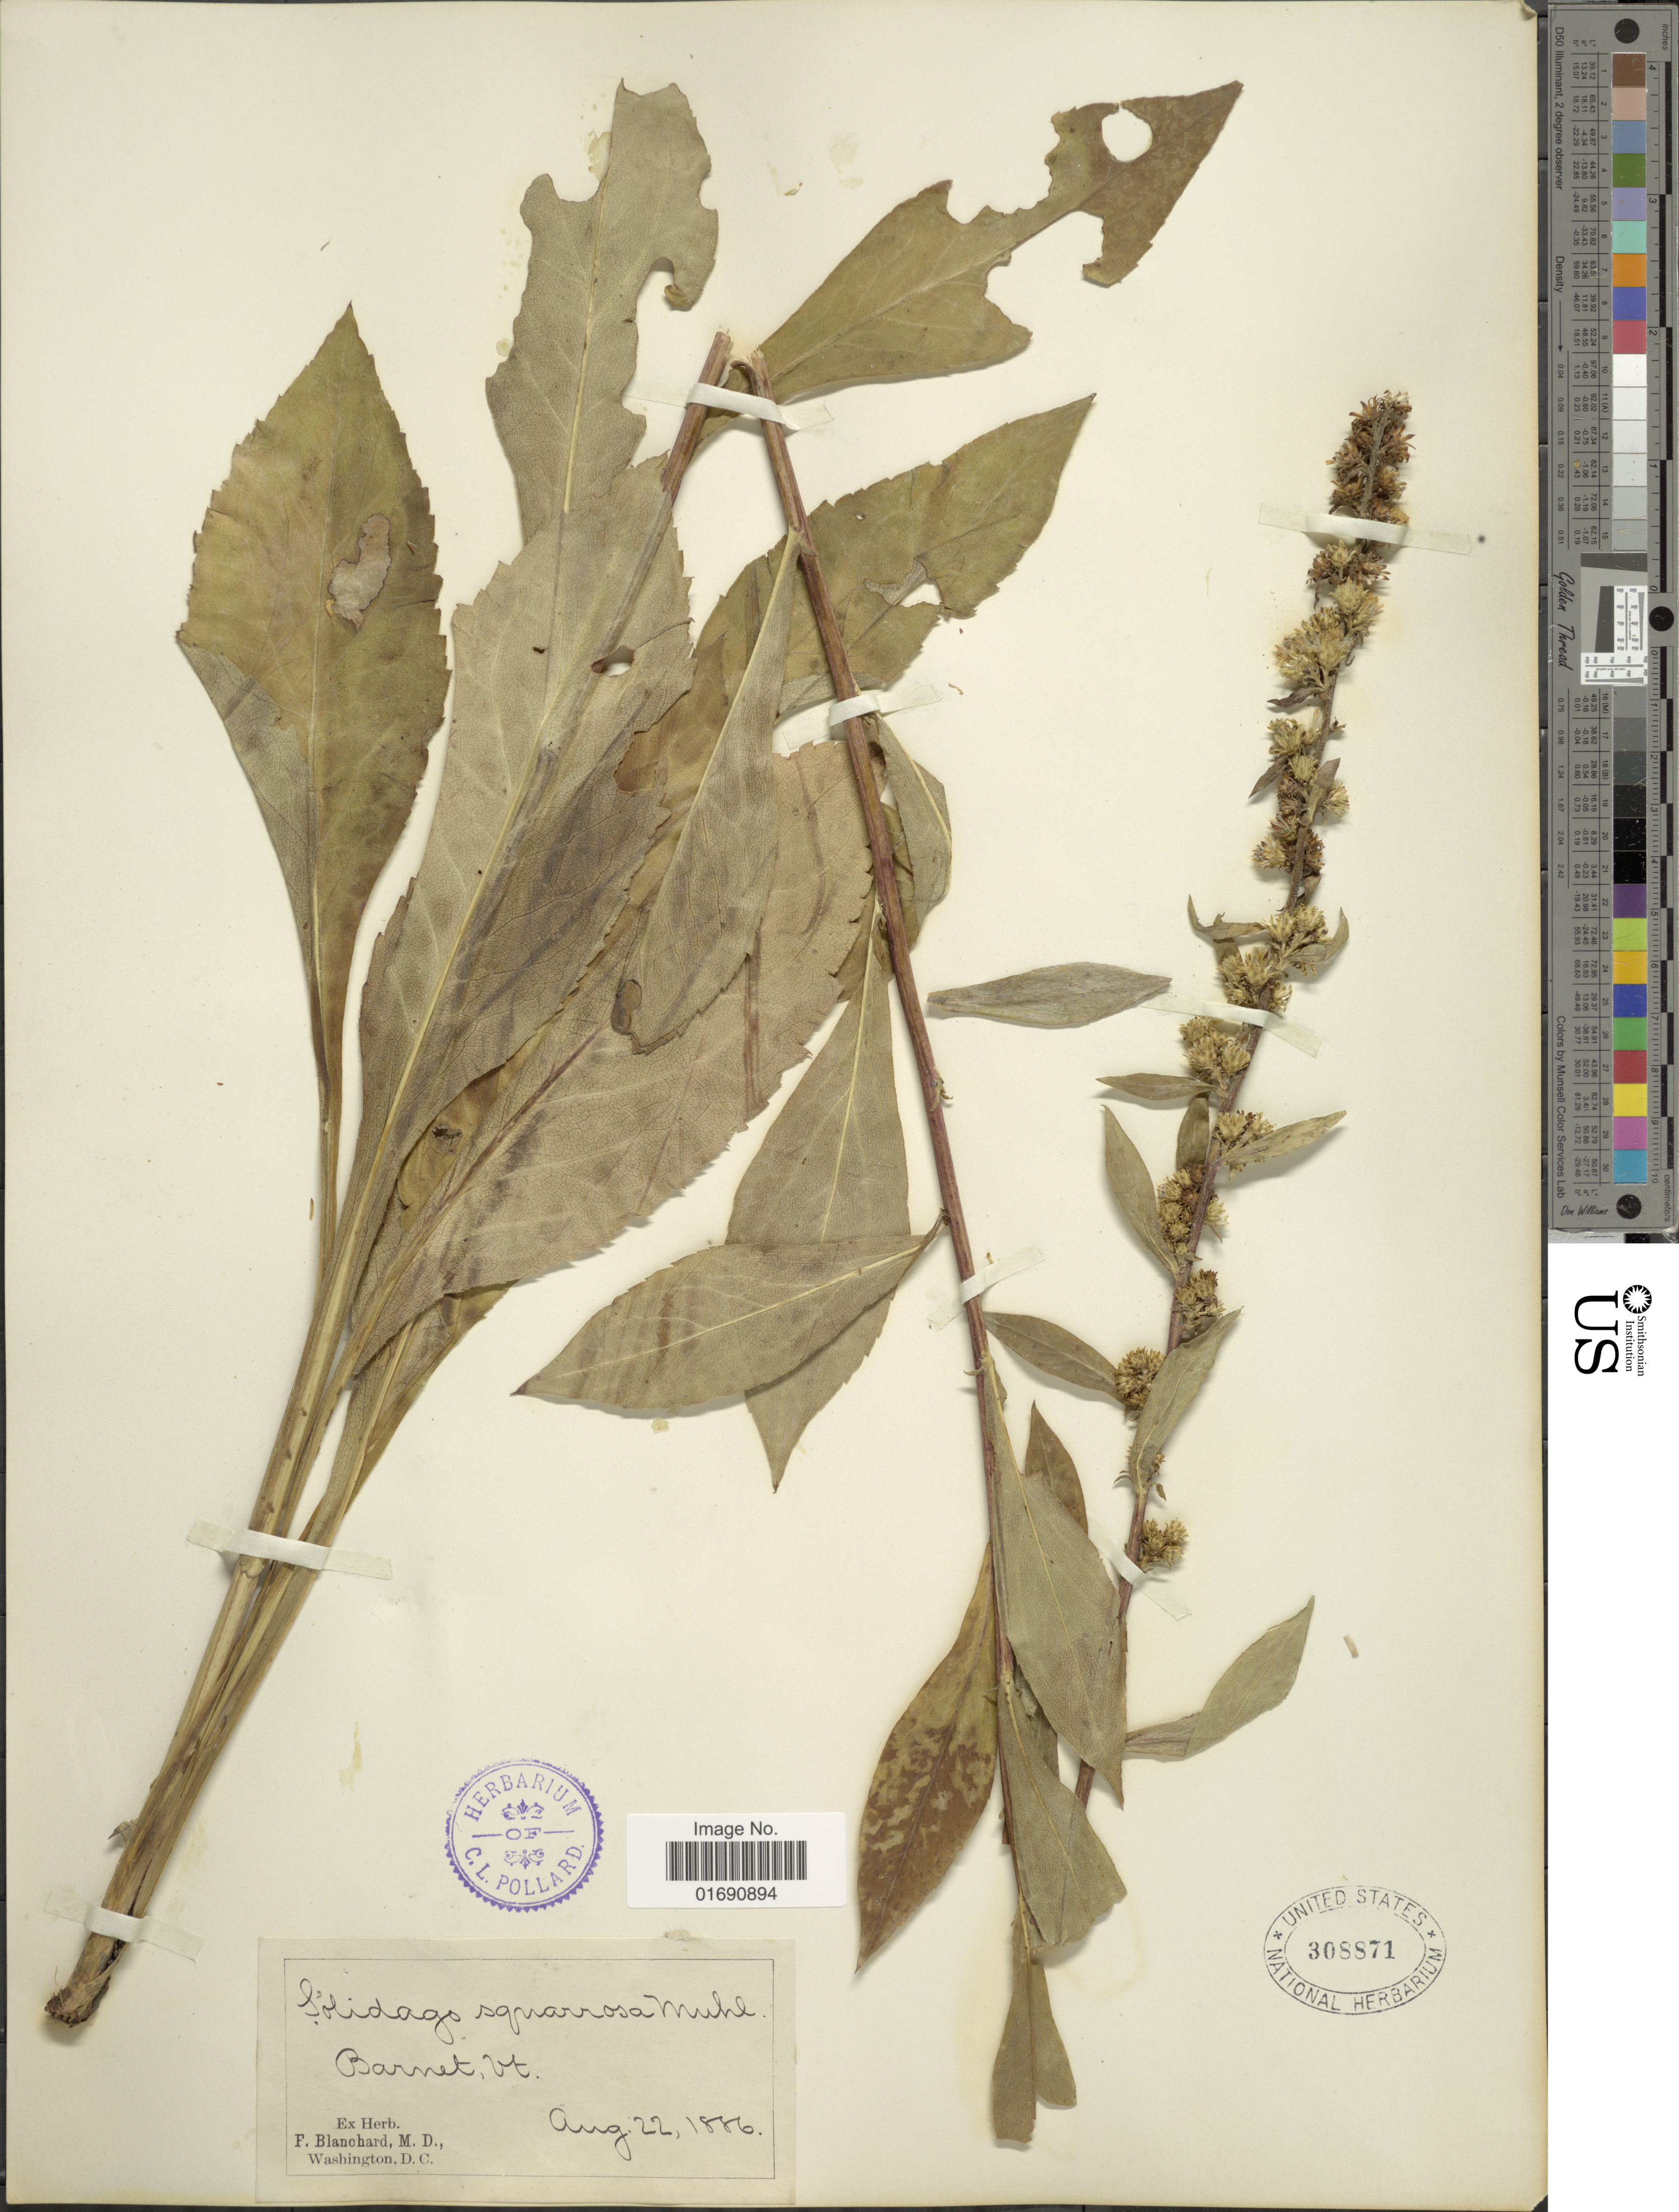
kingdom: Plantae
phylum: Tracheophyta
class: Magnoliopsida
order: Asterales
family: Asteraceae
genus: Solidago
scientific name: Solidago squarrosa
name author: Muhl.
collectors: ex herb. F. Blanchard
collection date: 1886-08-22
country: United States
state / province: Vermont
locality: Barnet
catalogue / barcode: US 308871